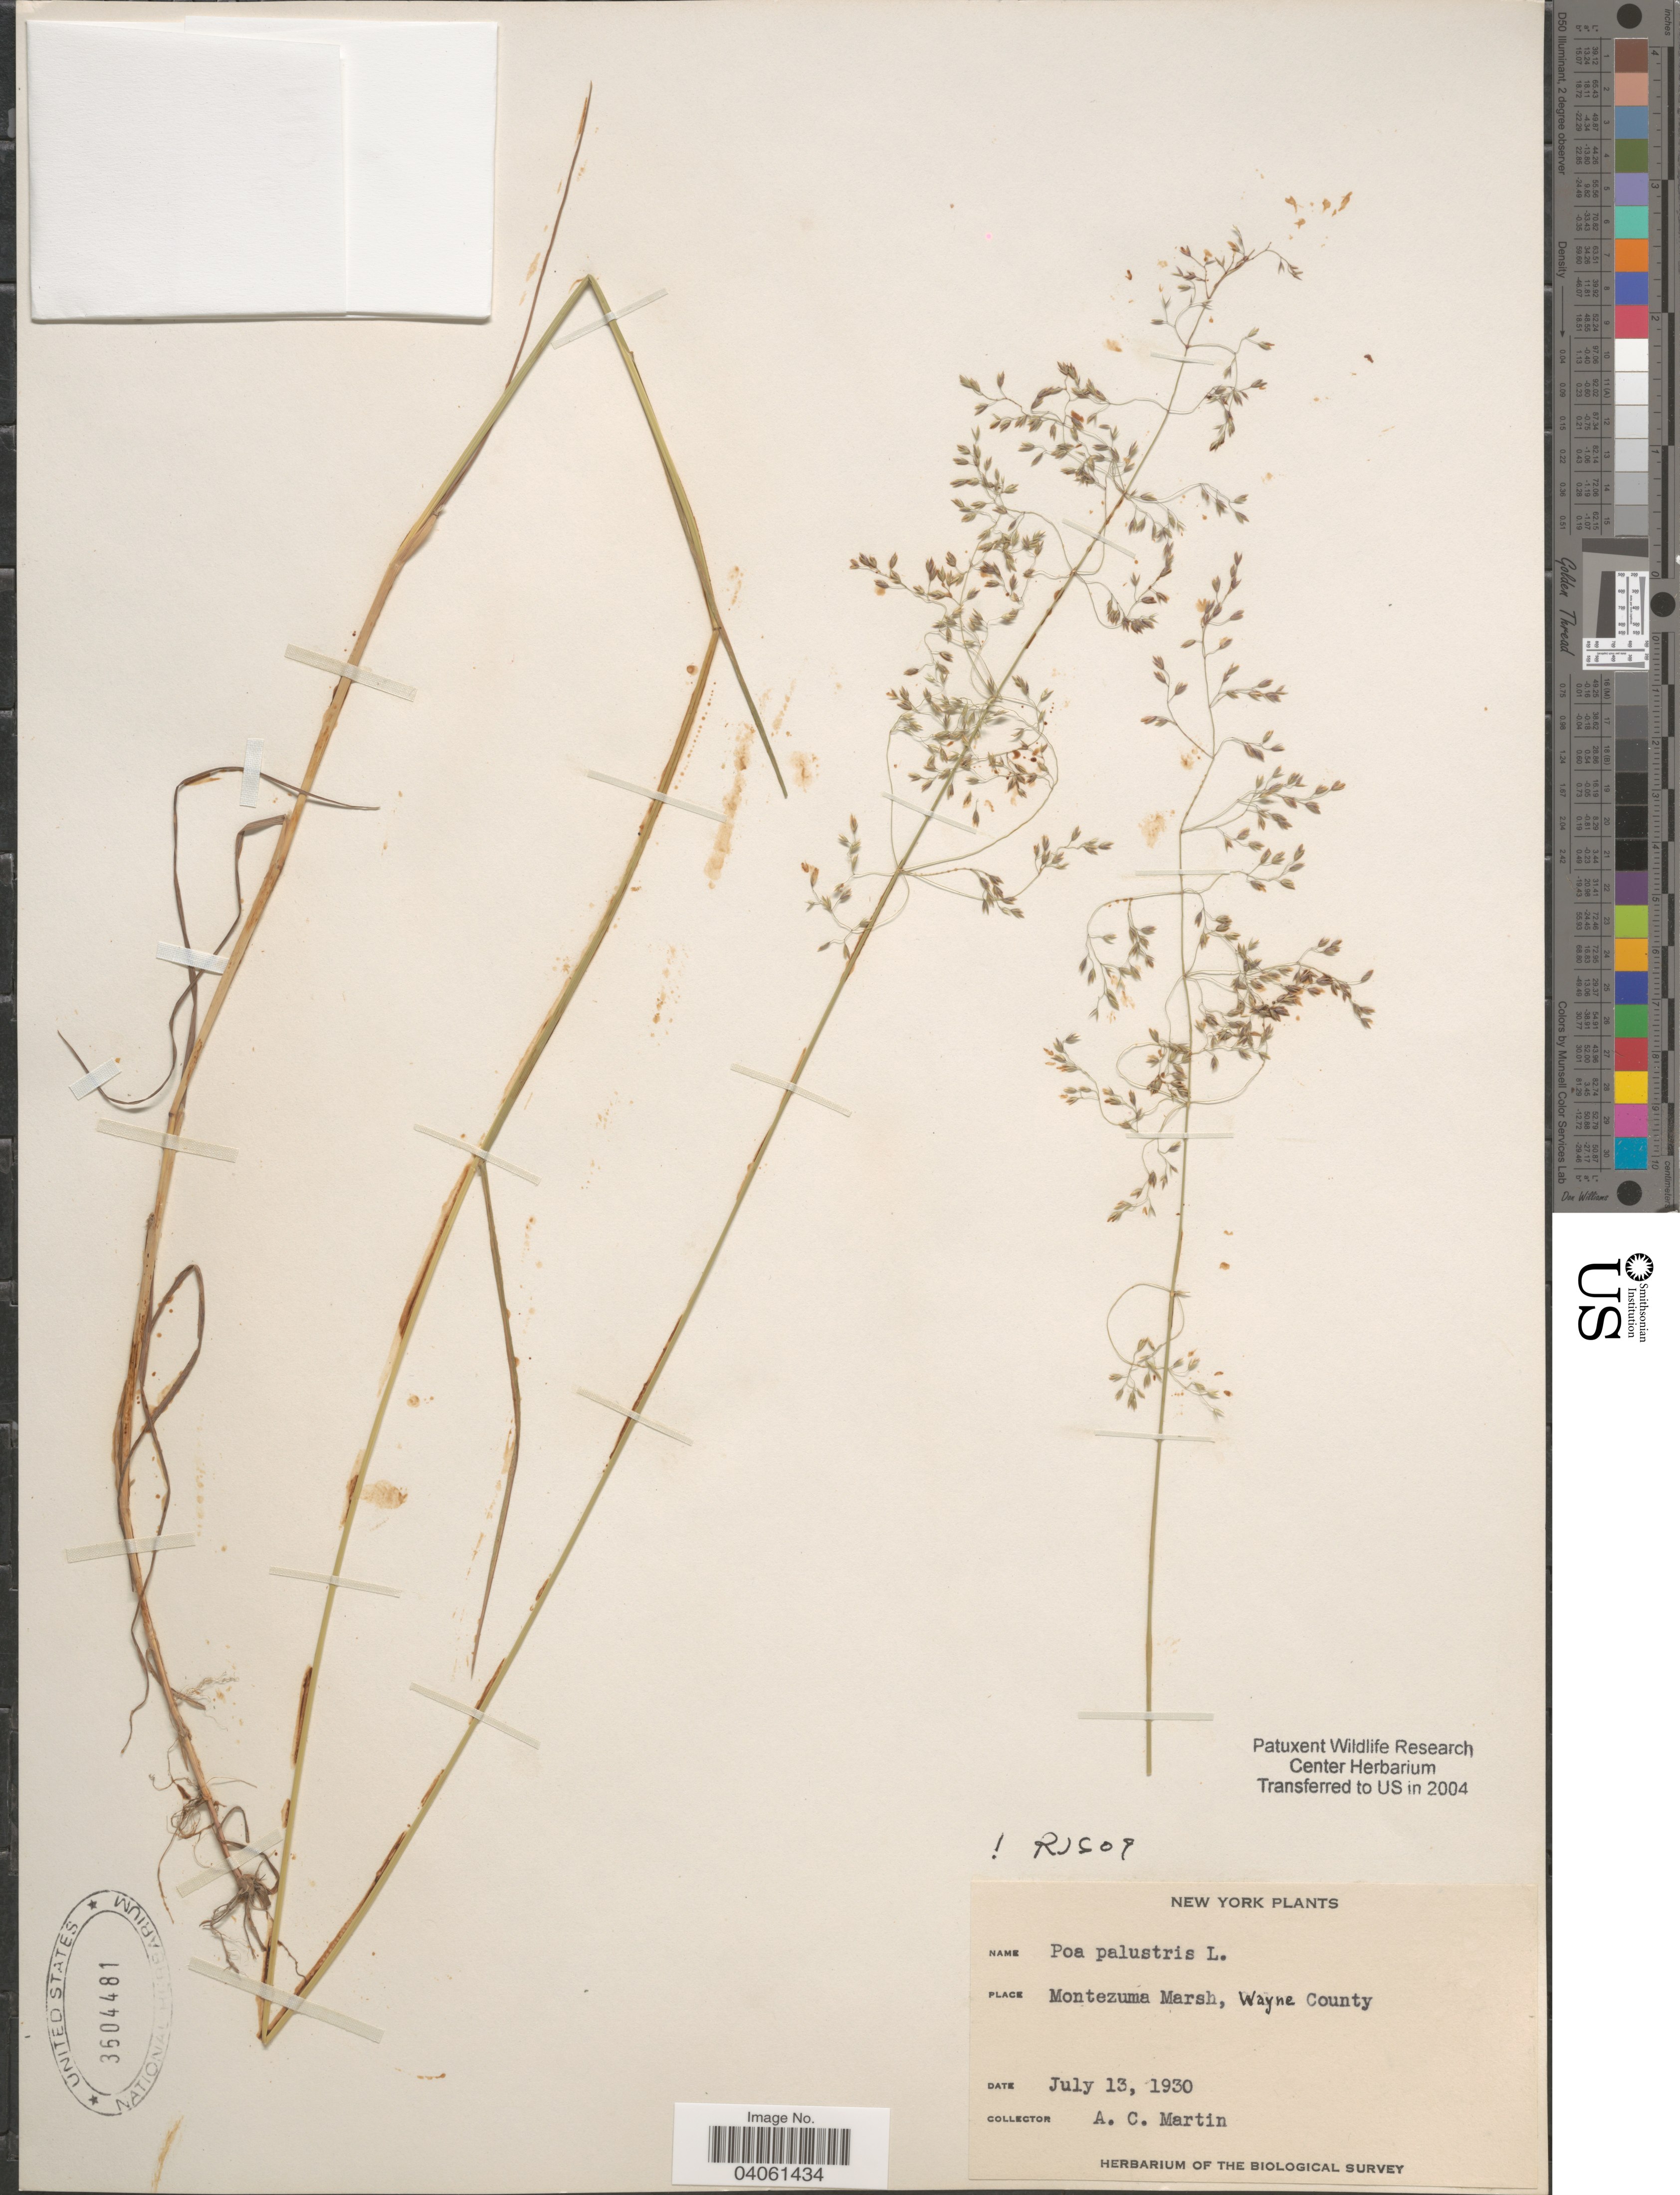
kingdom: Plantae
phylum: Tracheophyta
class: Liliopsida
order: Poales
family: Poaceae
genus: Poa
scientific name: Poa palustris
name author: L.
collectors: A. C. Martin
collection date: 1930-07-13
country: United States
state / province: New York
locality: Montezuma Marsh, Wayne County.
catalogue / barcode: US 3604481